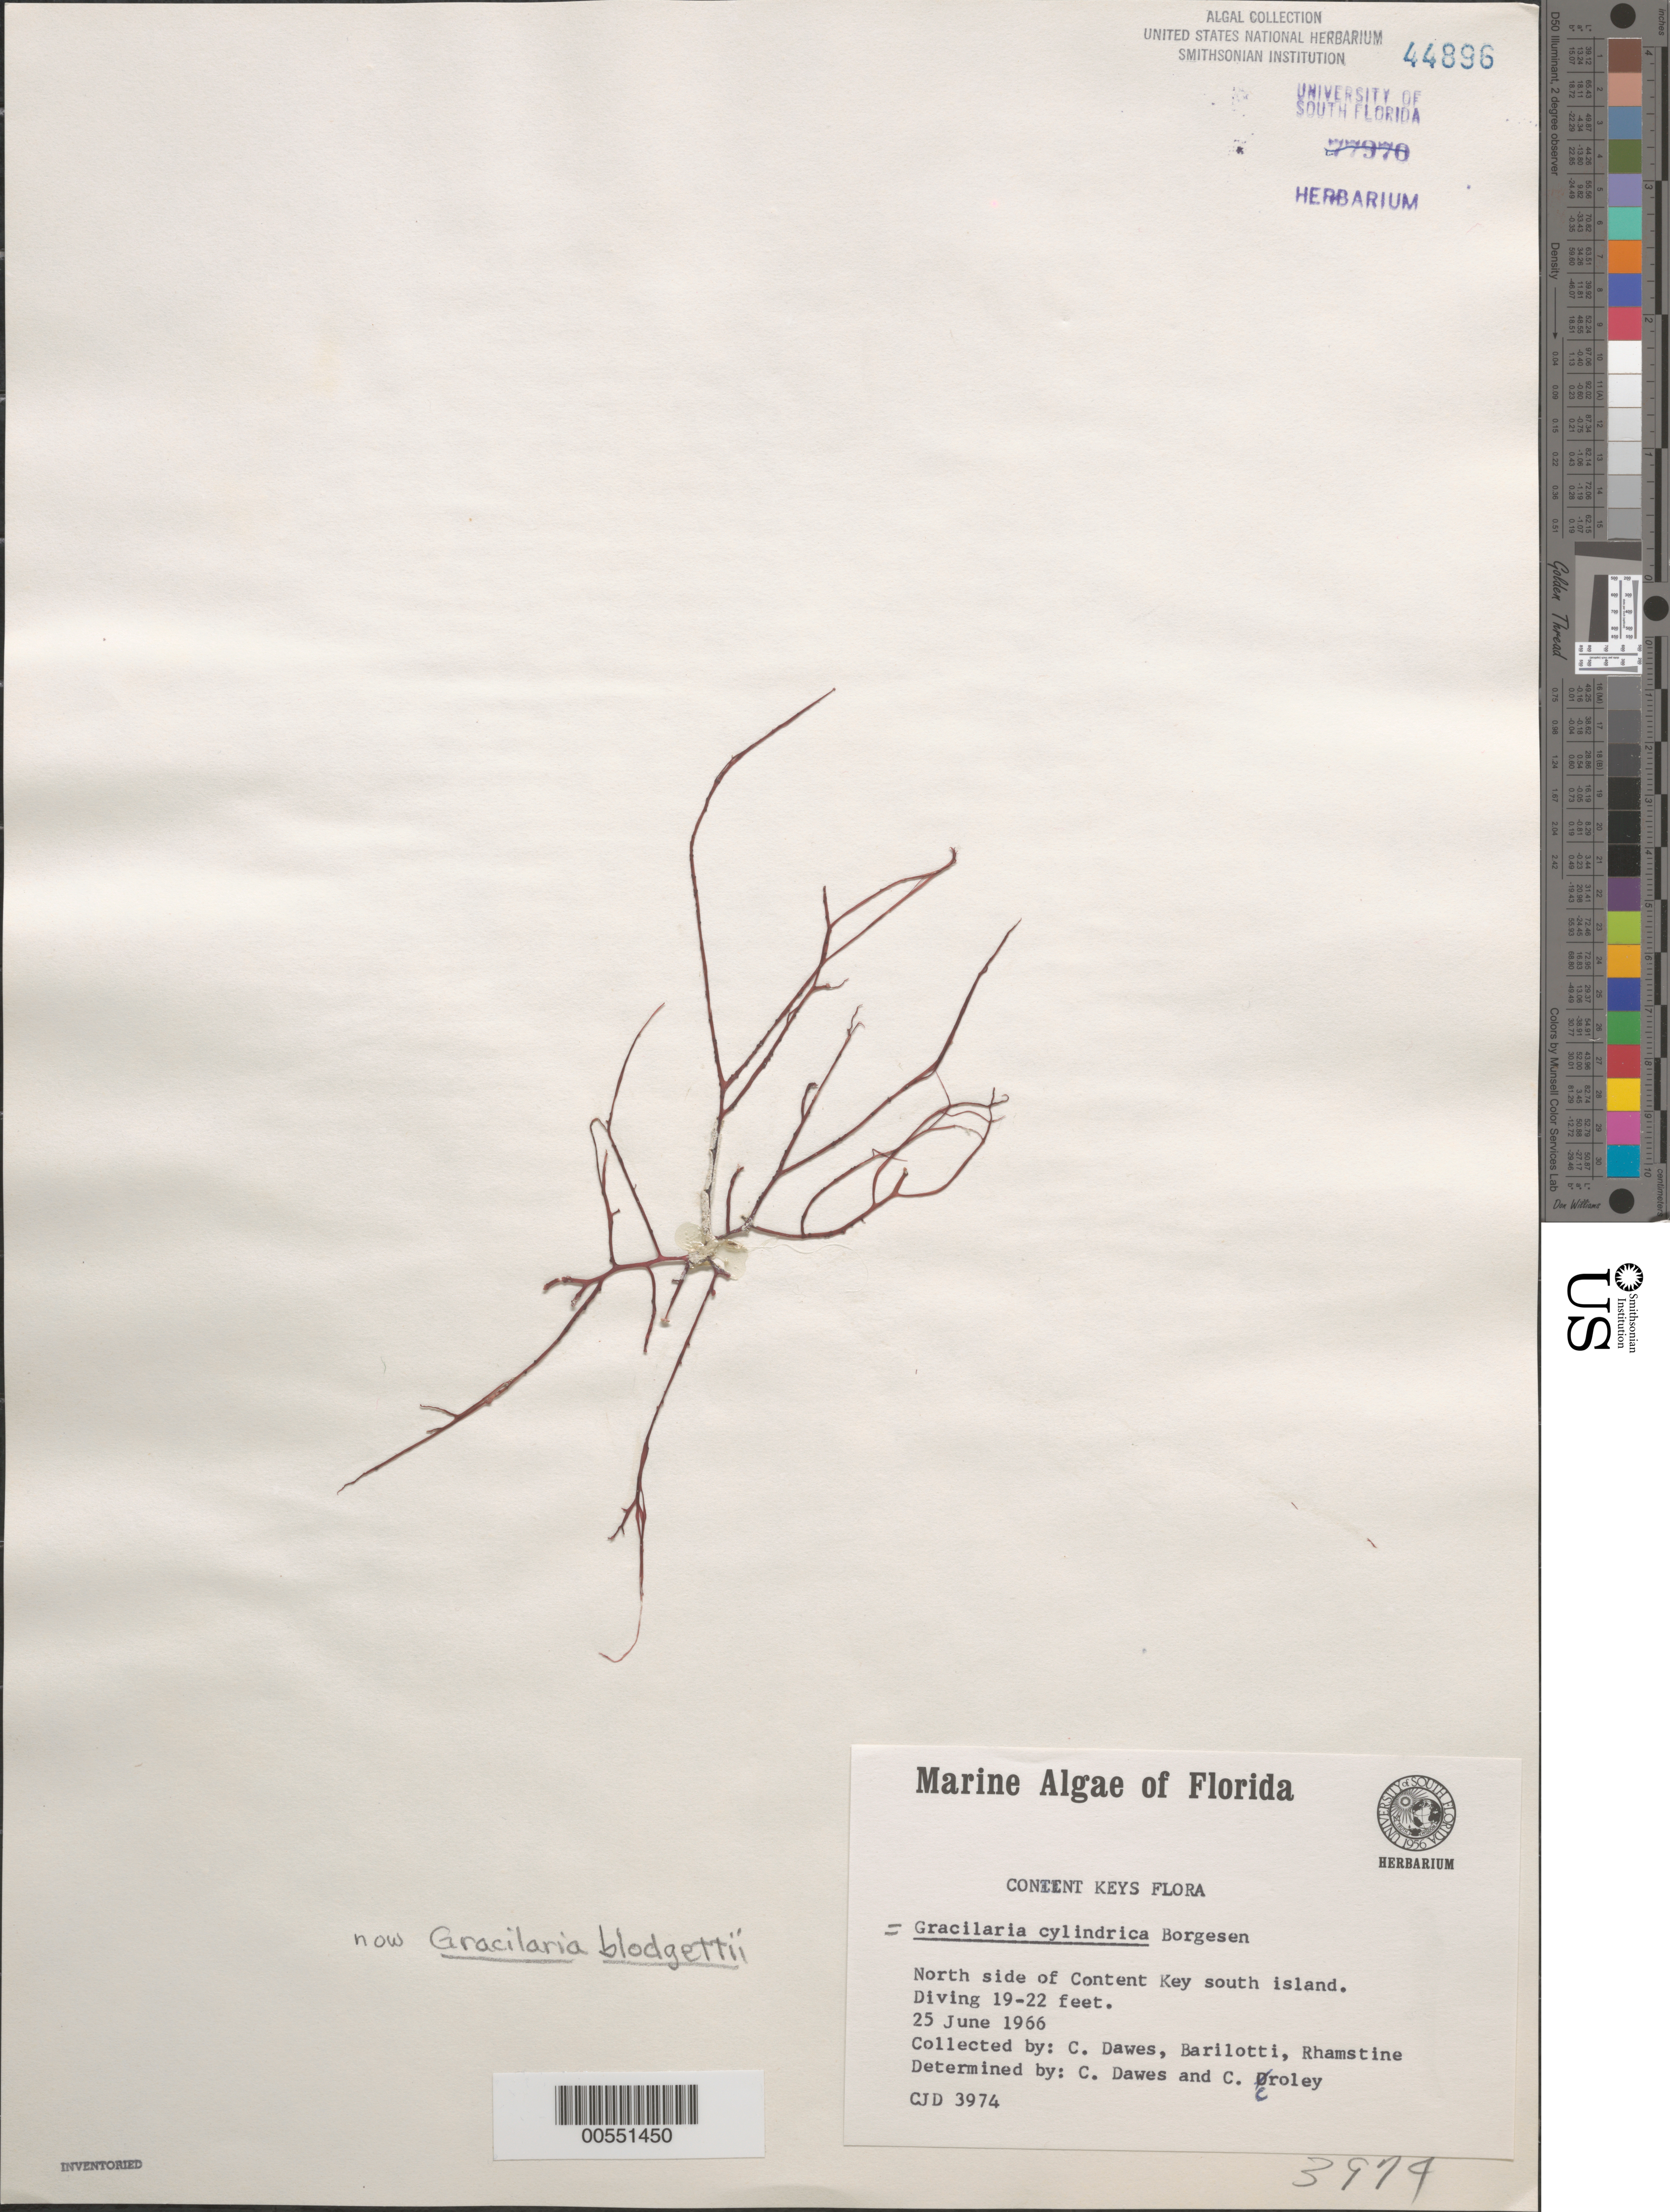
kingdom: Plantae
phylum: Rhodophyta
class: Florideophyceae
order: Gracilariales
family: Gracilariaceae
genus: Gracilaria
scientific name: Gracilaria blodgettii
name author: Harv.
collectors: C. Dawes, D. C. Barilotti & E. Rhamstine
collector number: CJD 3974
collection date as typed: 25 Jun 1966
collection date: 1966-06-25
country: United States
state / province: Florida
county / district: Monroe County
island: Content Keys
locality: South island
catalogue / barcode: US 44896